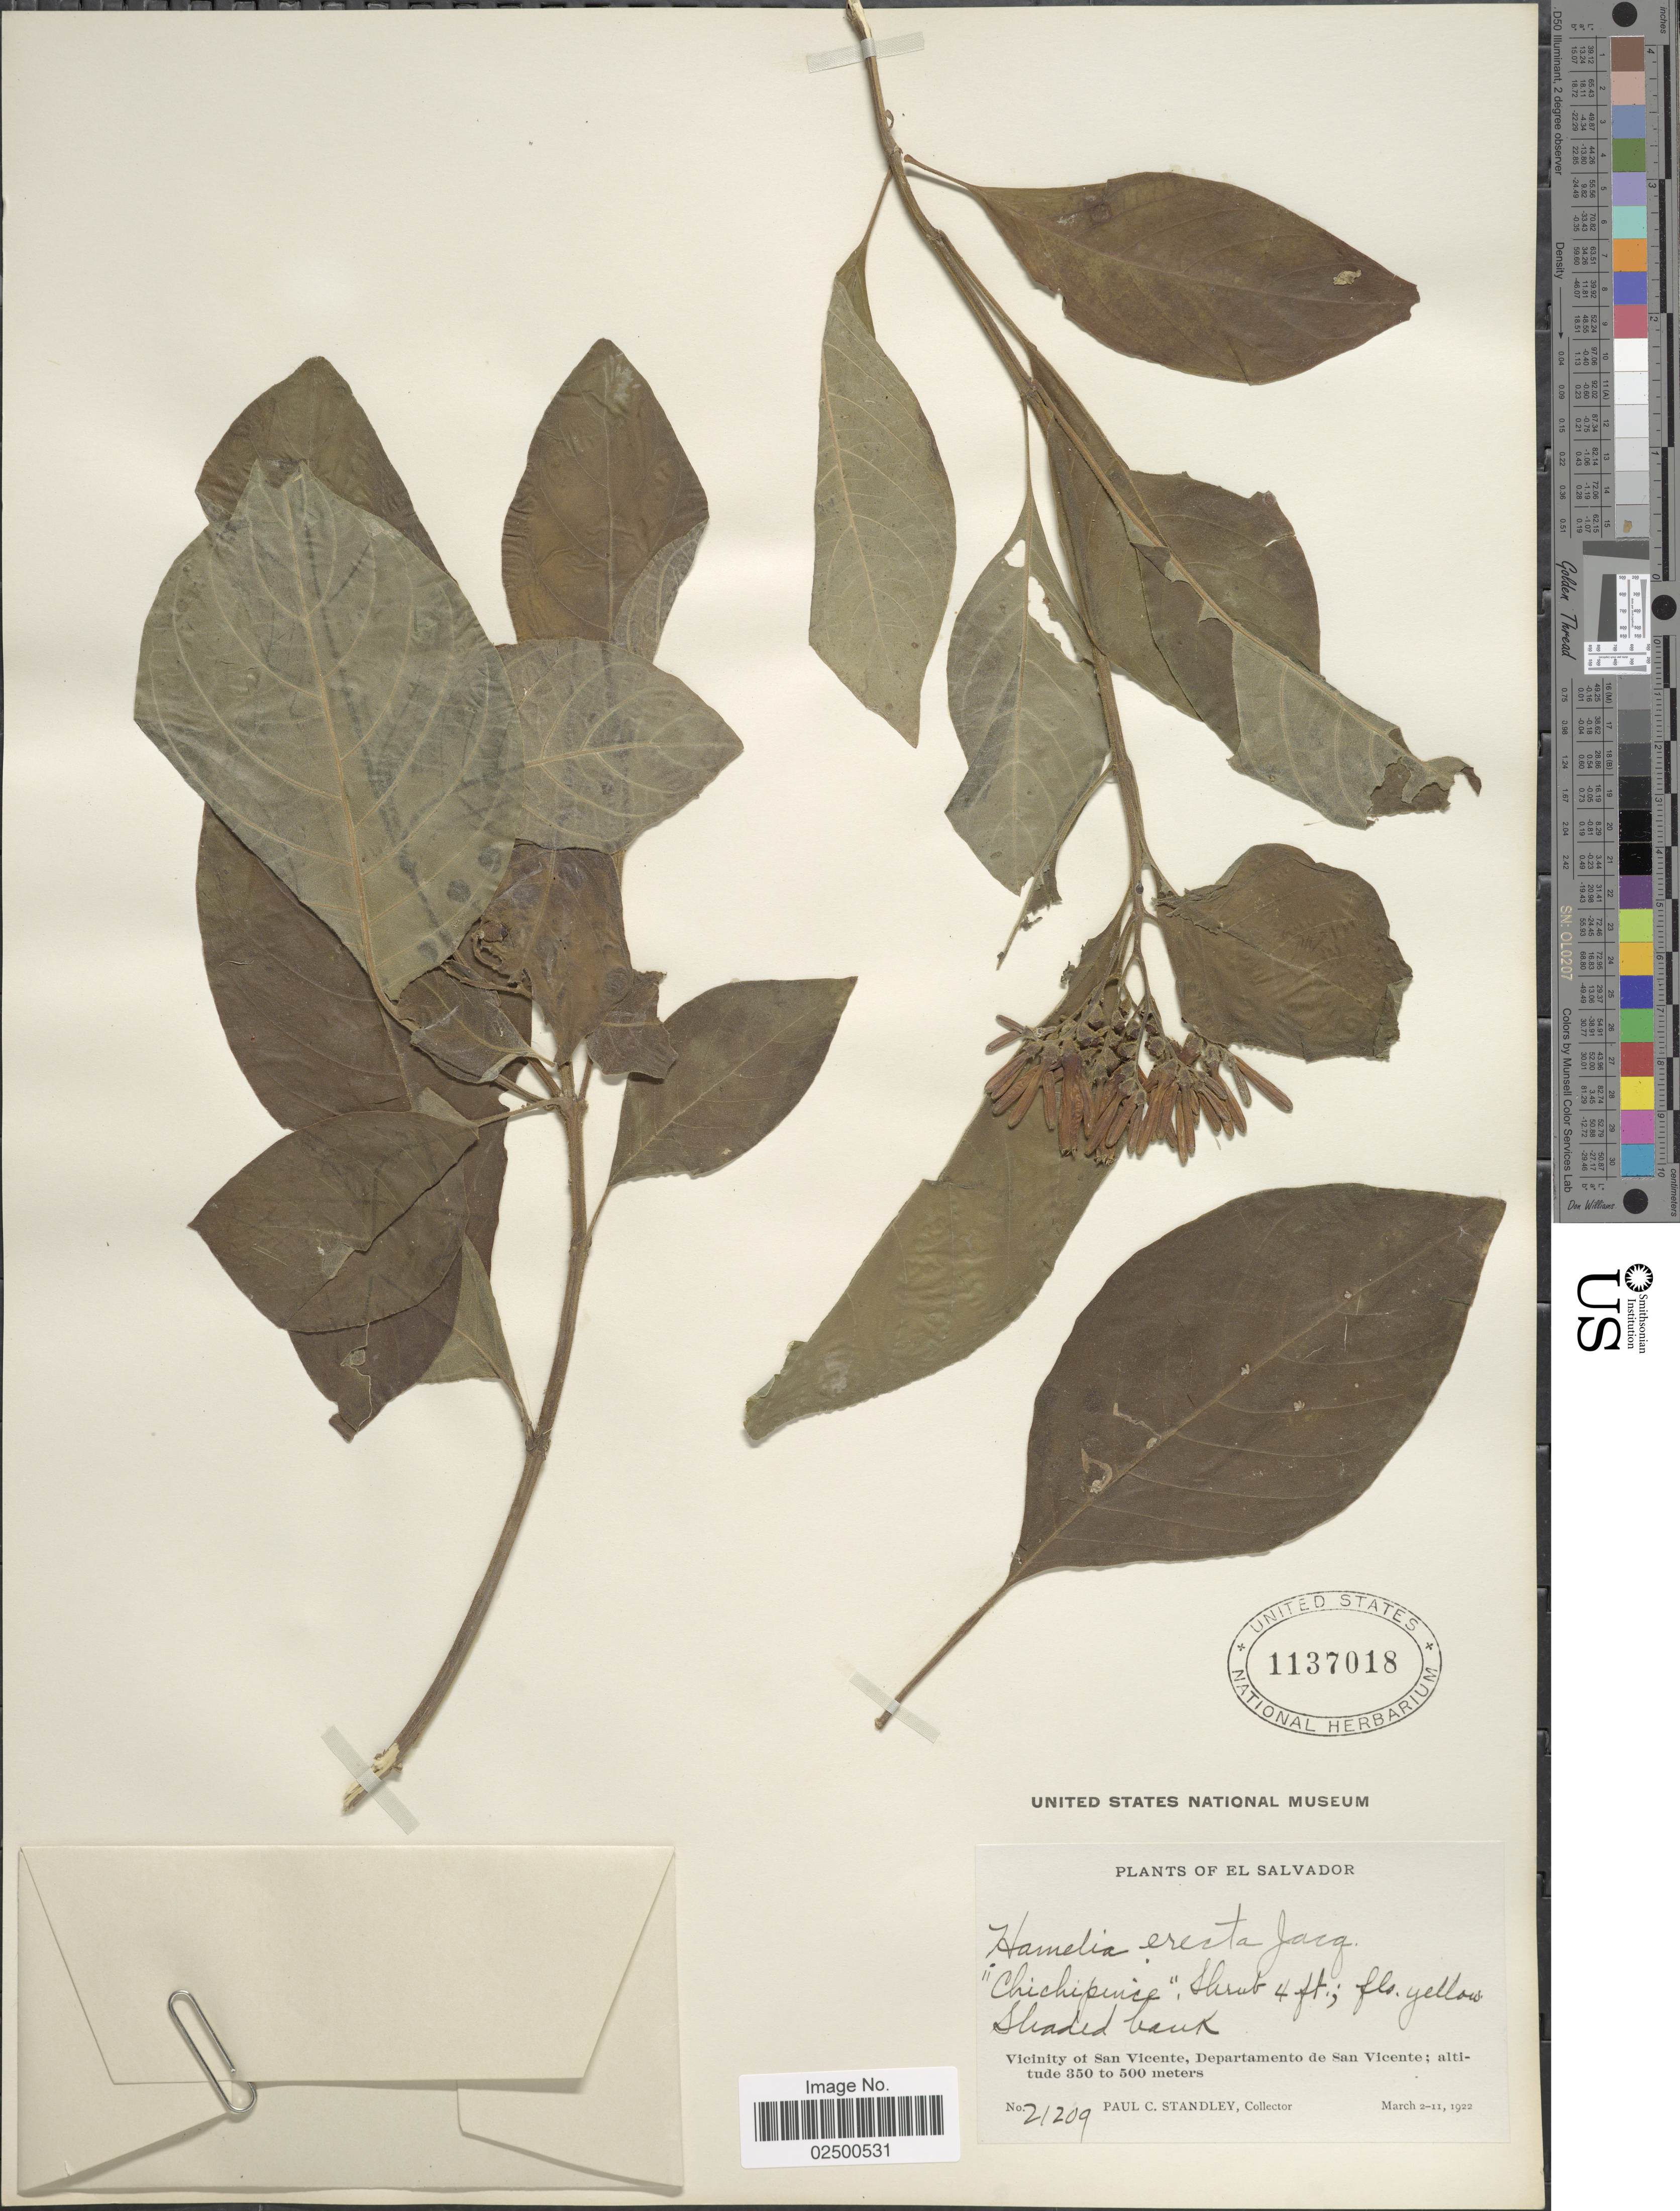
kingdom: Plantae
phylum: Tracheophyta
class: Magnoliopsida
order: Gentianales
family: Rubiaceae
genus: Hamelia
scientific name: Hamelia erecta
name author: Jacq.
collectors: P. C. Standley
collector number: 21209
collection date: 1922-03-02/1922-03-11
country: El Salvador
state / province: San Vincente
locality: Vicinity of San Vicente, Departamento de San Vicente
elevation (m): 350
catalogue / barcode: US 1137018